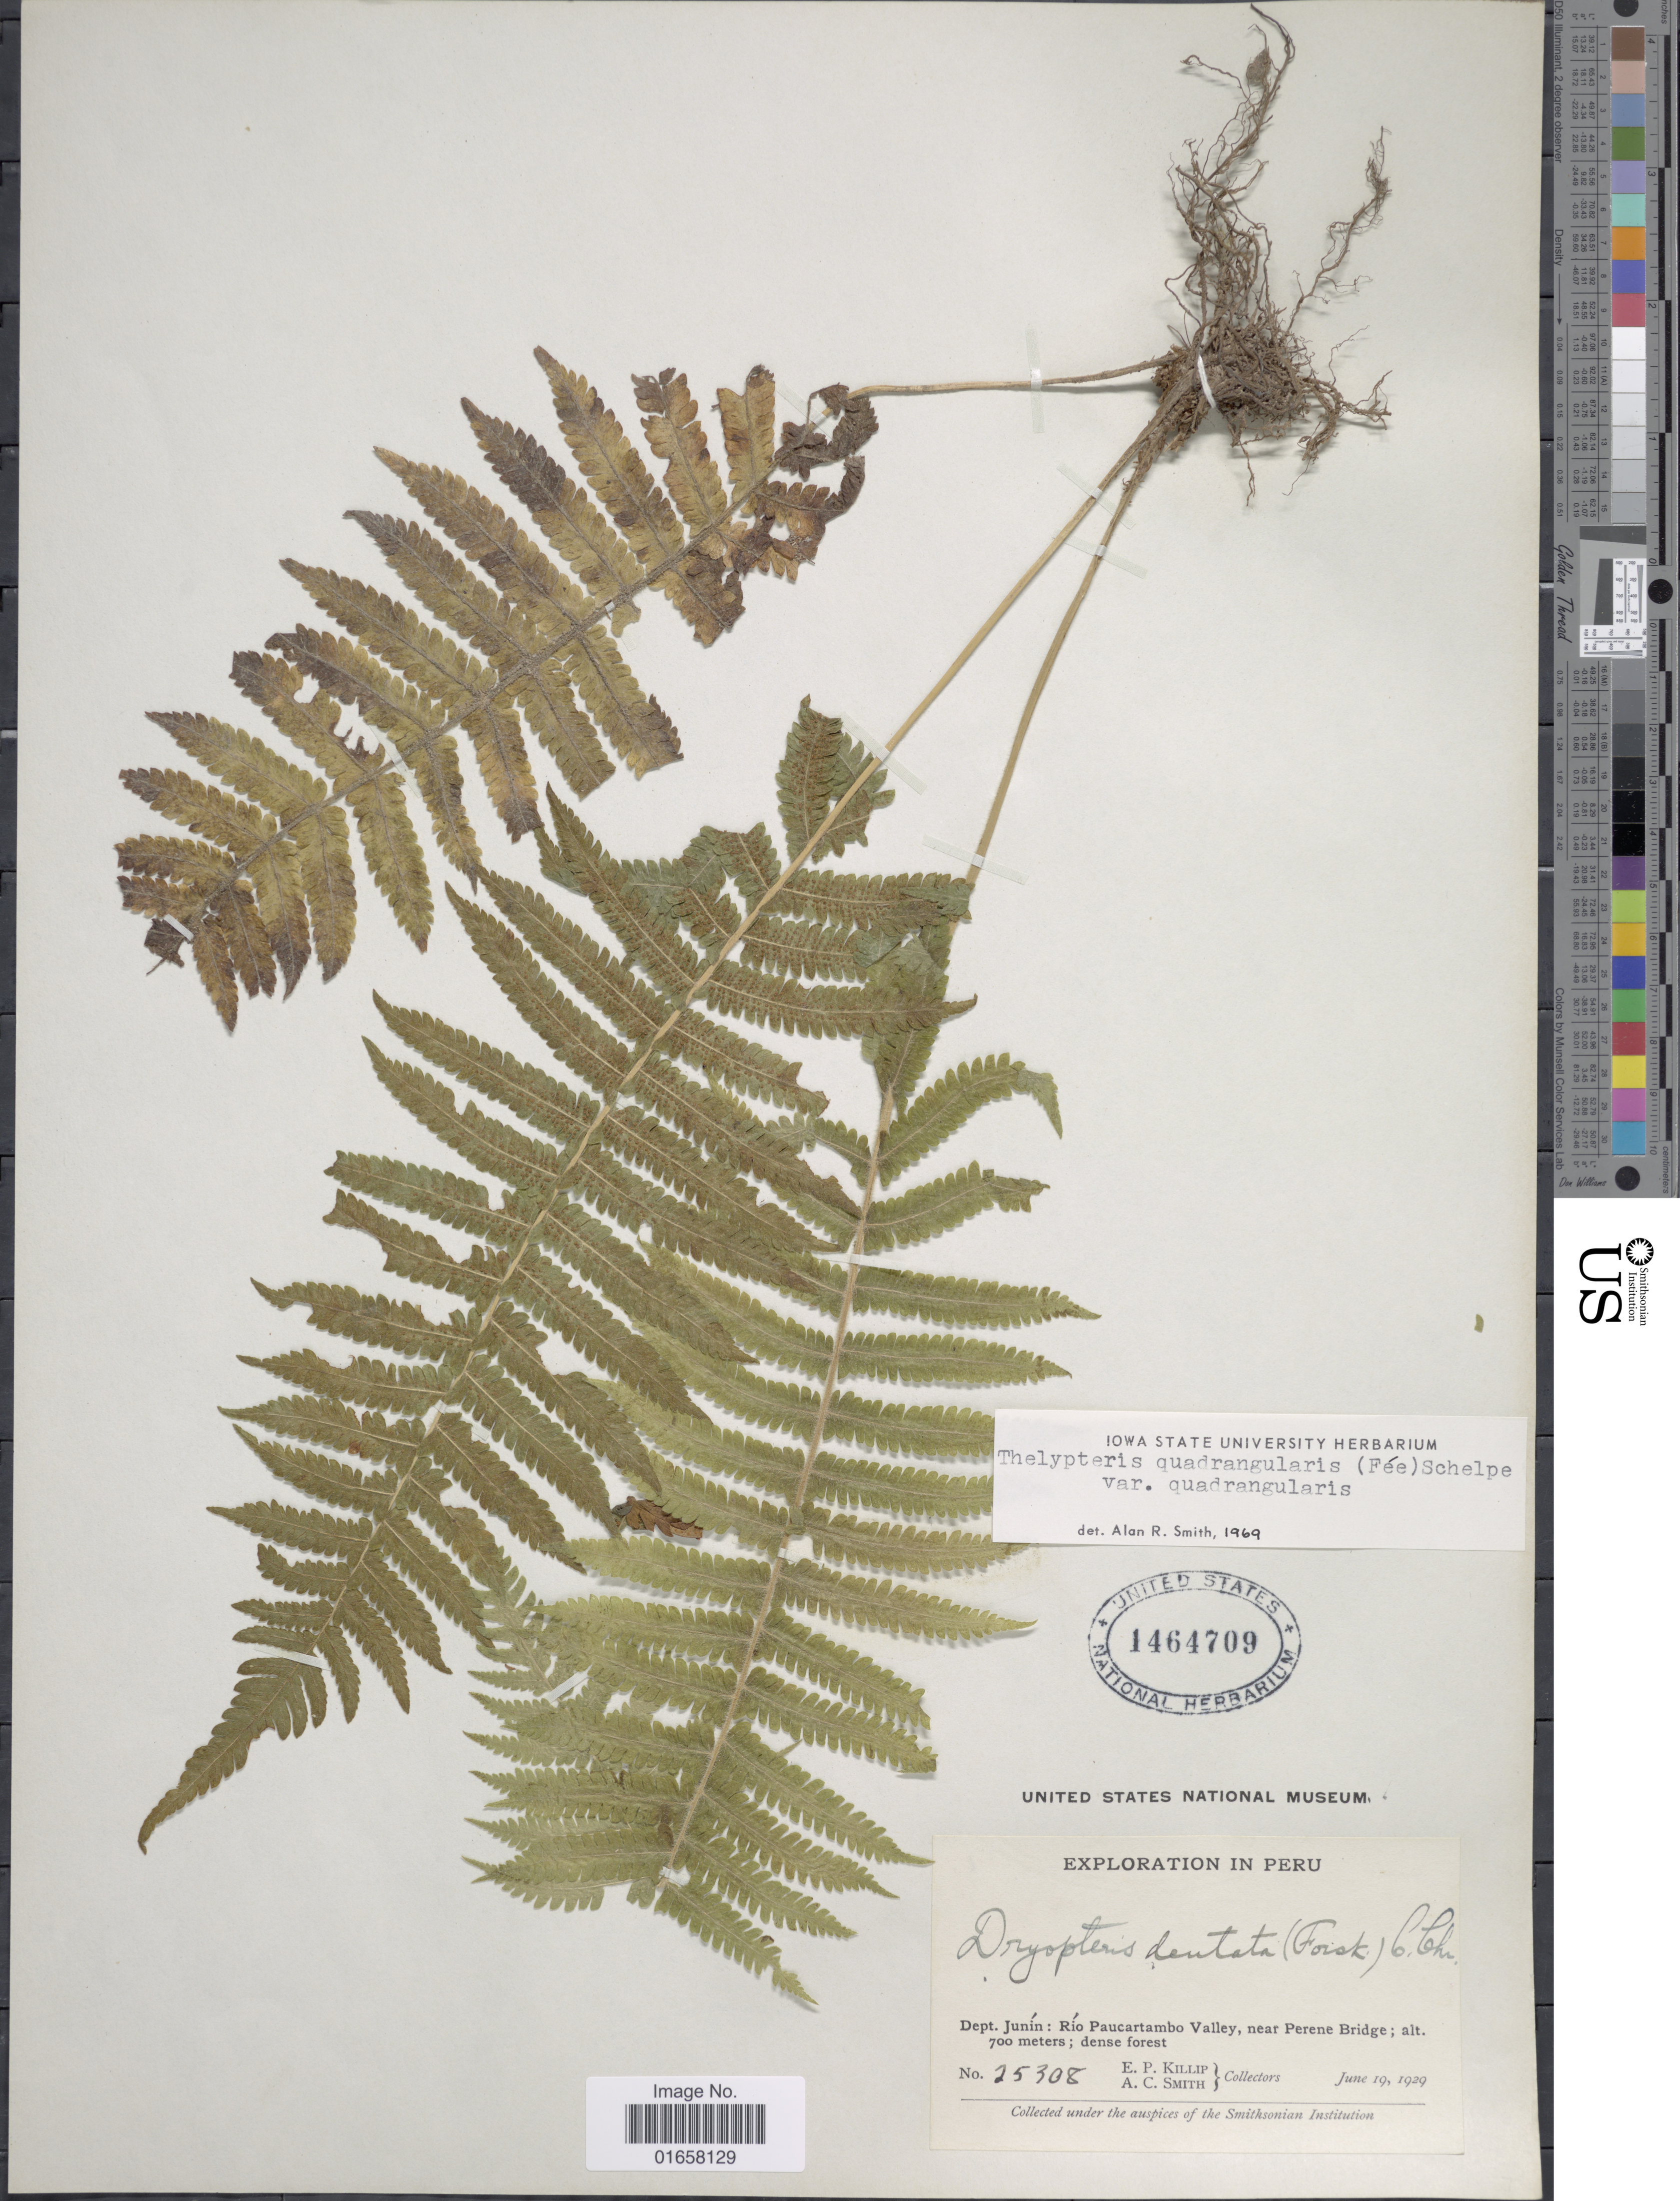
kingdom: Plantae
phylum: Tracheophyta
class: Polypodiopsida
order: Polypodiales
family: Thelypteridaceae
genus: Christella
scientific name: Christella hispidula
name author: (Decne.) Holttum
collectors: E. P. Killip & A. C. Smith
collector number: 25308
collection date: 1929-06-19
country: Peru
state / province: Junín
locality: Peru, Dept. Junín: R;io Paucartambo Valley, near Perene Bridge.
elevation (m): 700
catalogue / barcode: US 1464709